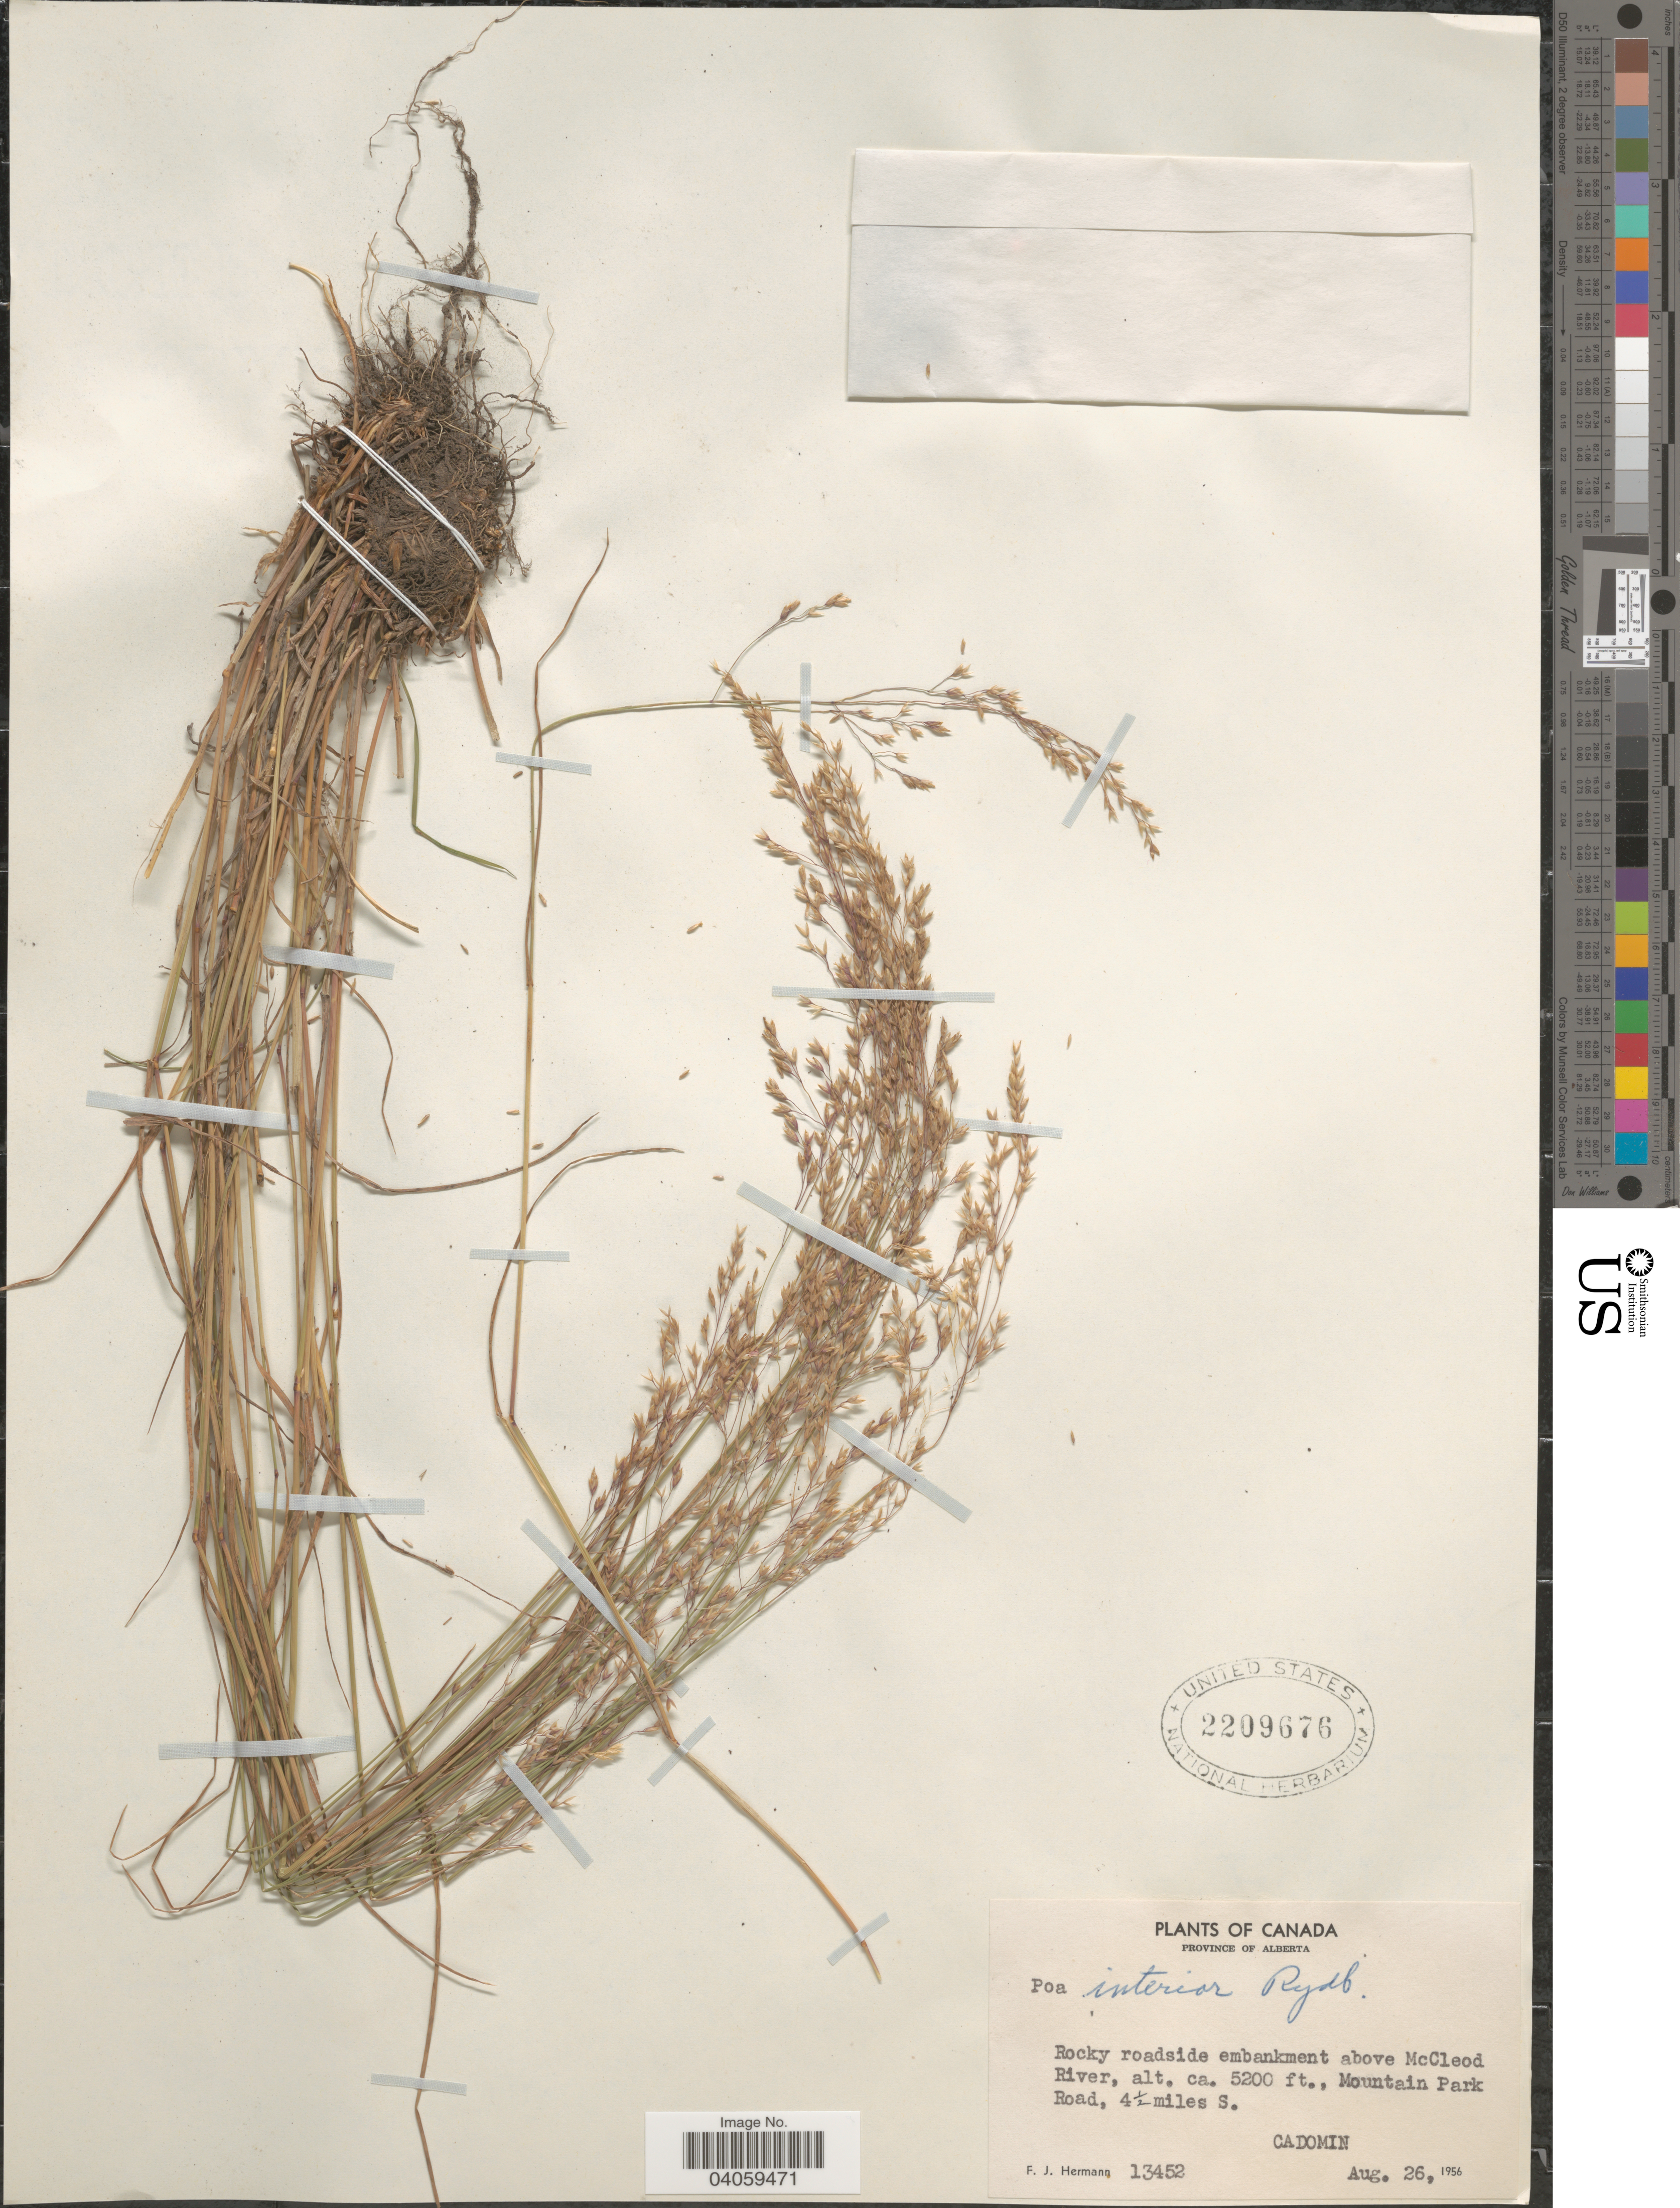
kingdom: Plantae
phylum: Tracheophyta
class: Liliopsida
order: Poales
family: Poaceae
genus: Poa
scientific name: Poa interior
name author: Rydb.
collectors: F. J. Hermann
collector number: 13452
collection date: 1956-08-26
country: Canada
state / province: Alberta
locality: Rocky roadside embankment above McCleod River, Mountain Park Road, 4½ miles S. Cadomin.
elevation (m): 1585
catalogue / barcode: US 2209676